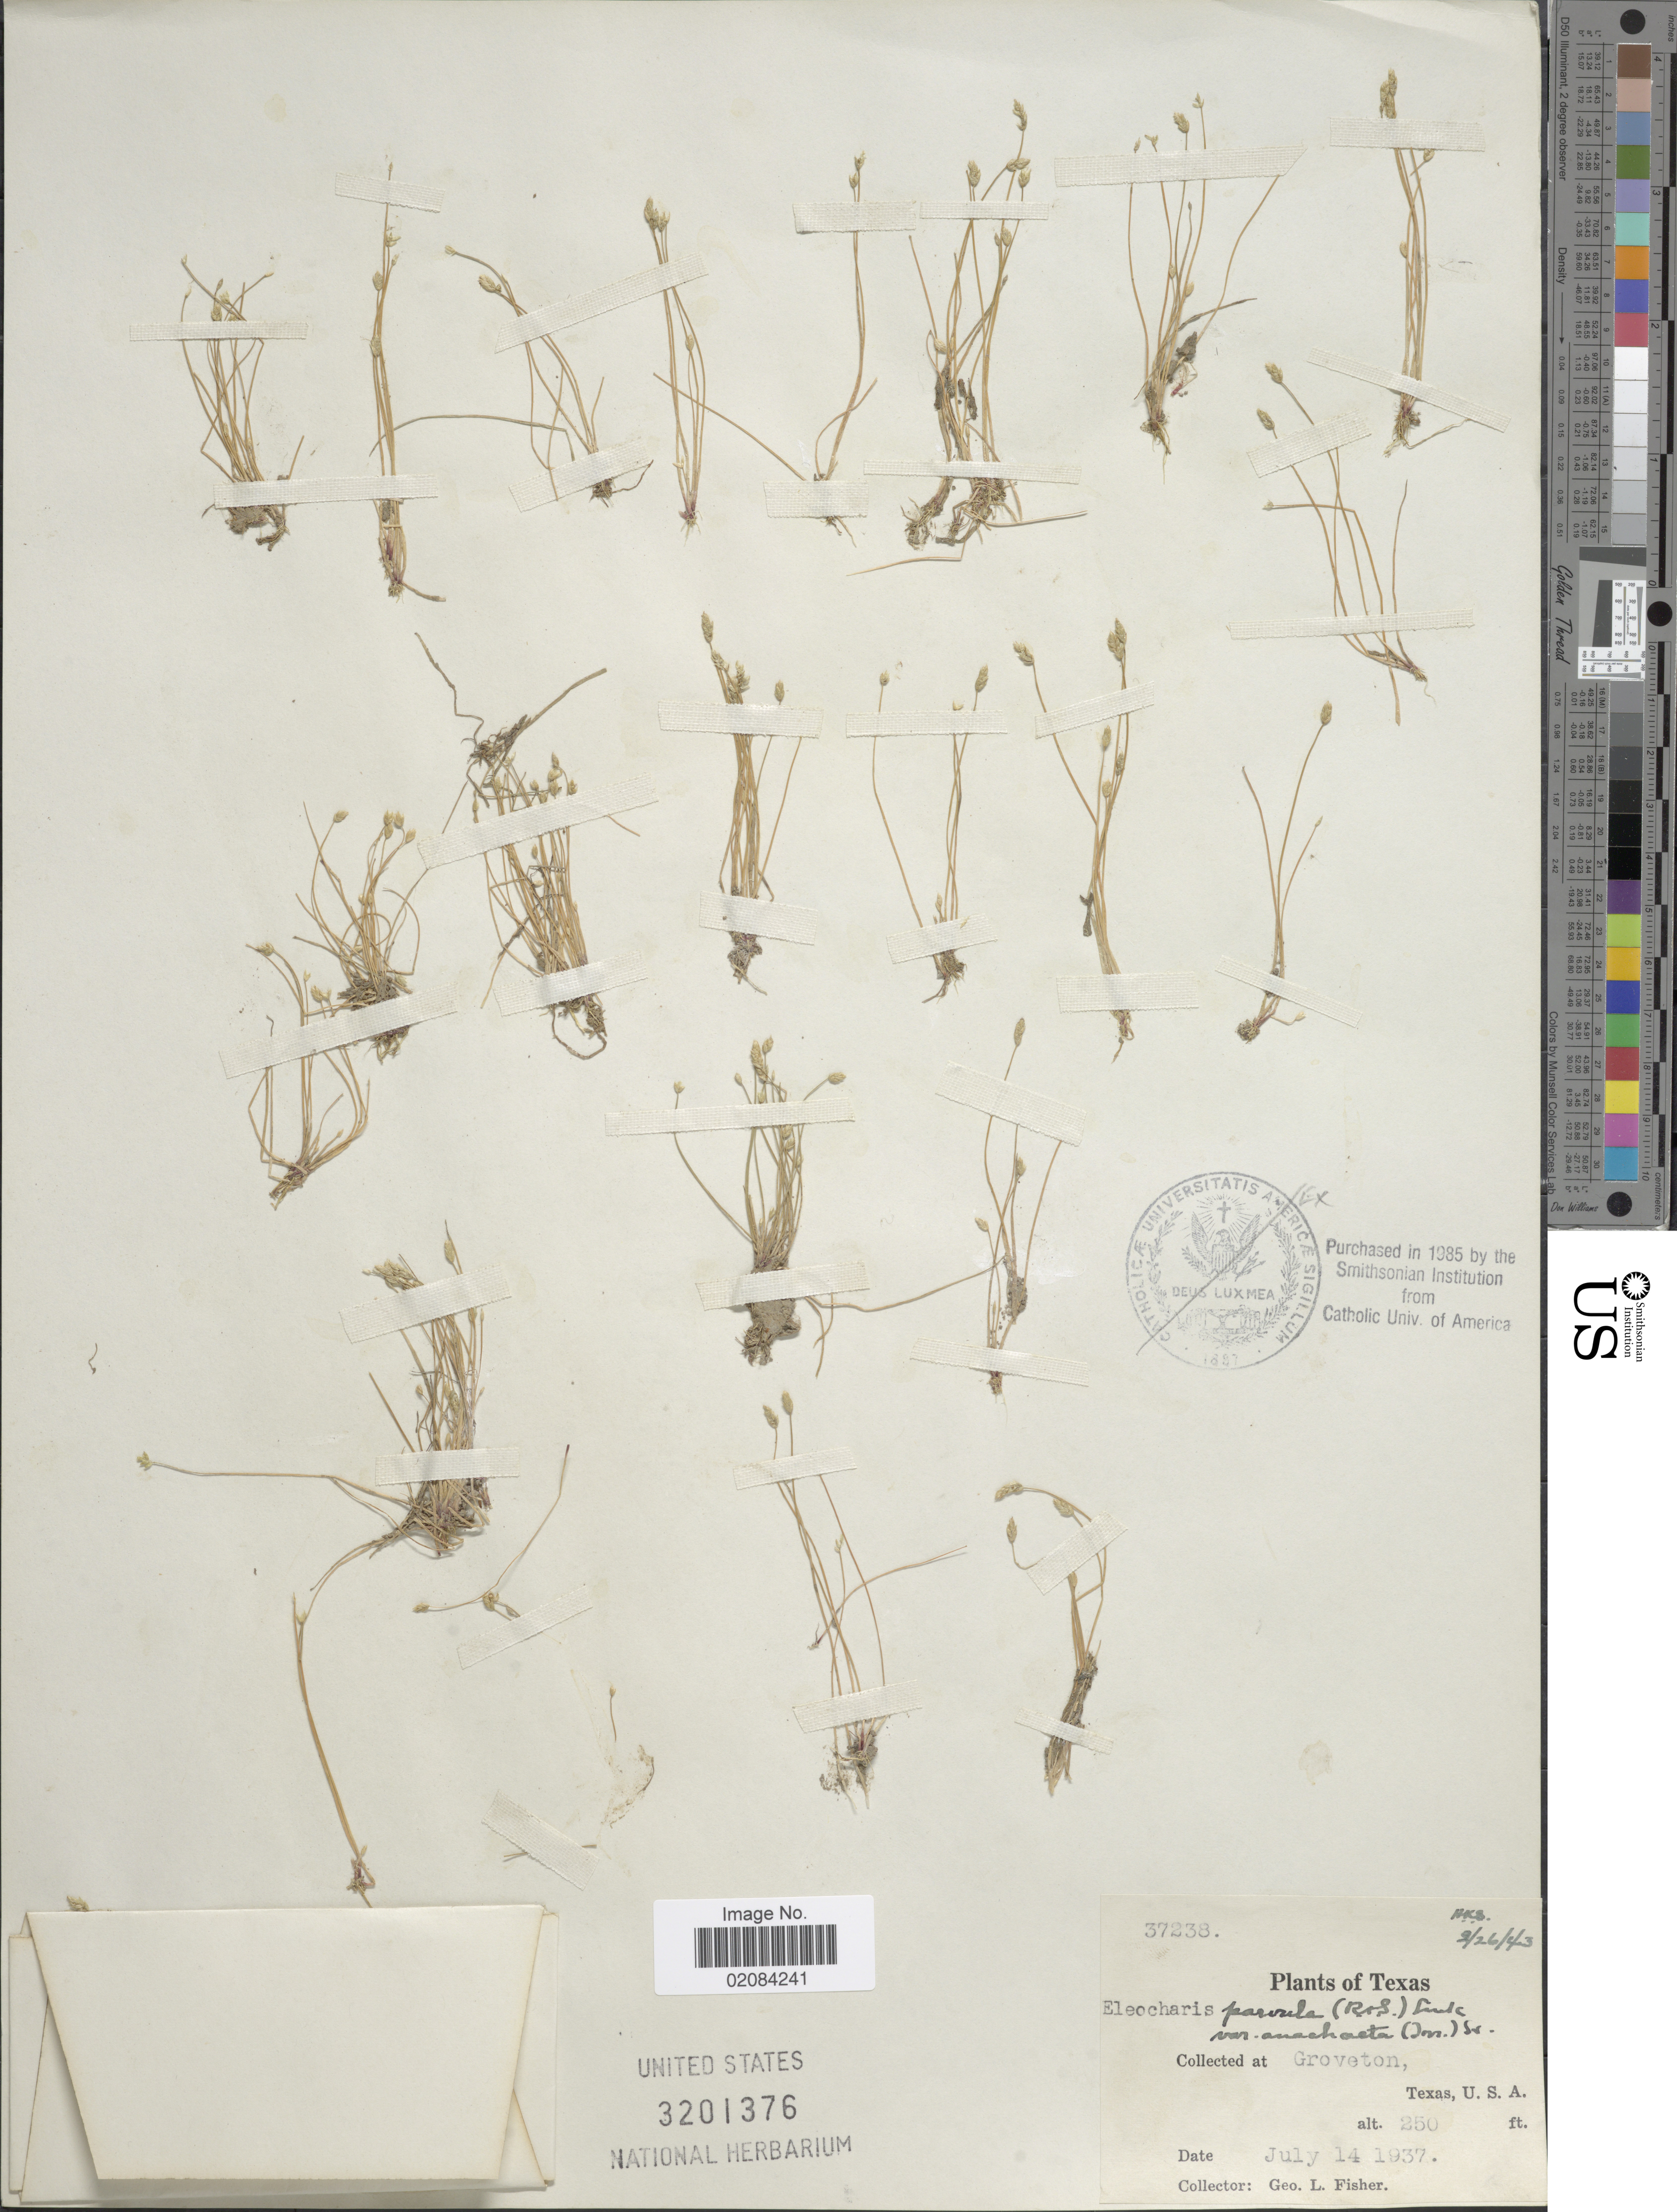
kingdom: Plantae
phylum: Tracheophyta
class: Liliopsida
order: Poales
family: Cyperaceae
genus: Eleocharis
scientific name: Eleocharis parvula var. anachaeta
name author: (Torr.) Svenson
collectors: G. L. Fisher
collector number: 37238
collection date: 1937-07-14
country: United States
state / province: Texas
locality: Texas, U.S.A. Groveton.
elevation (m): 76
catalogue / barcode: US 3201376